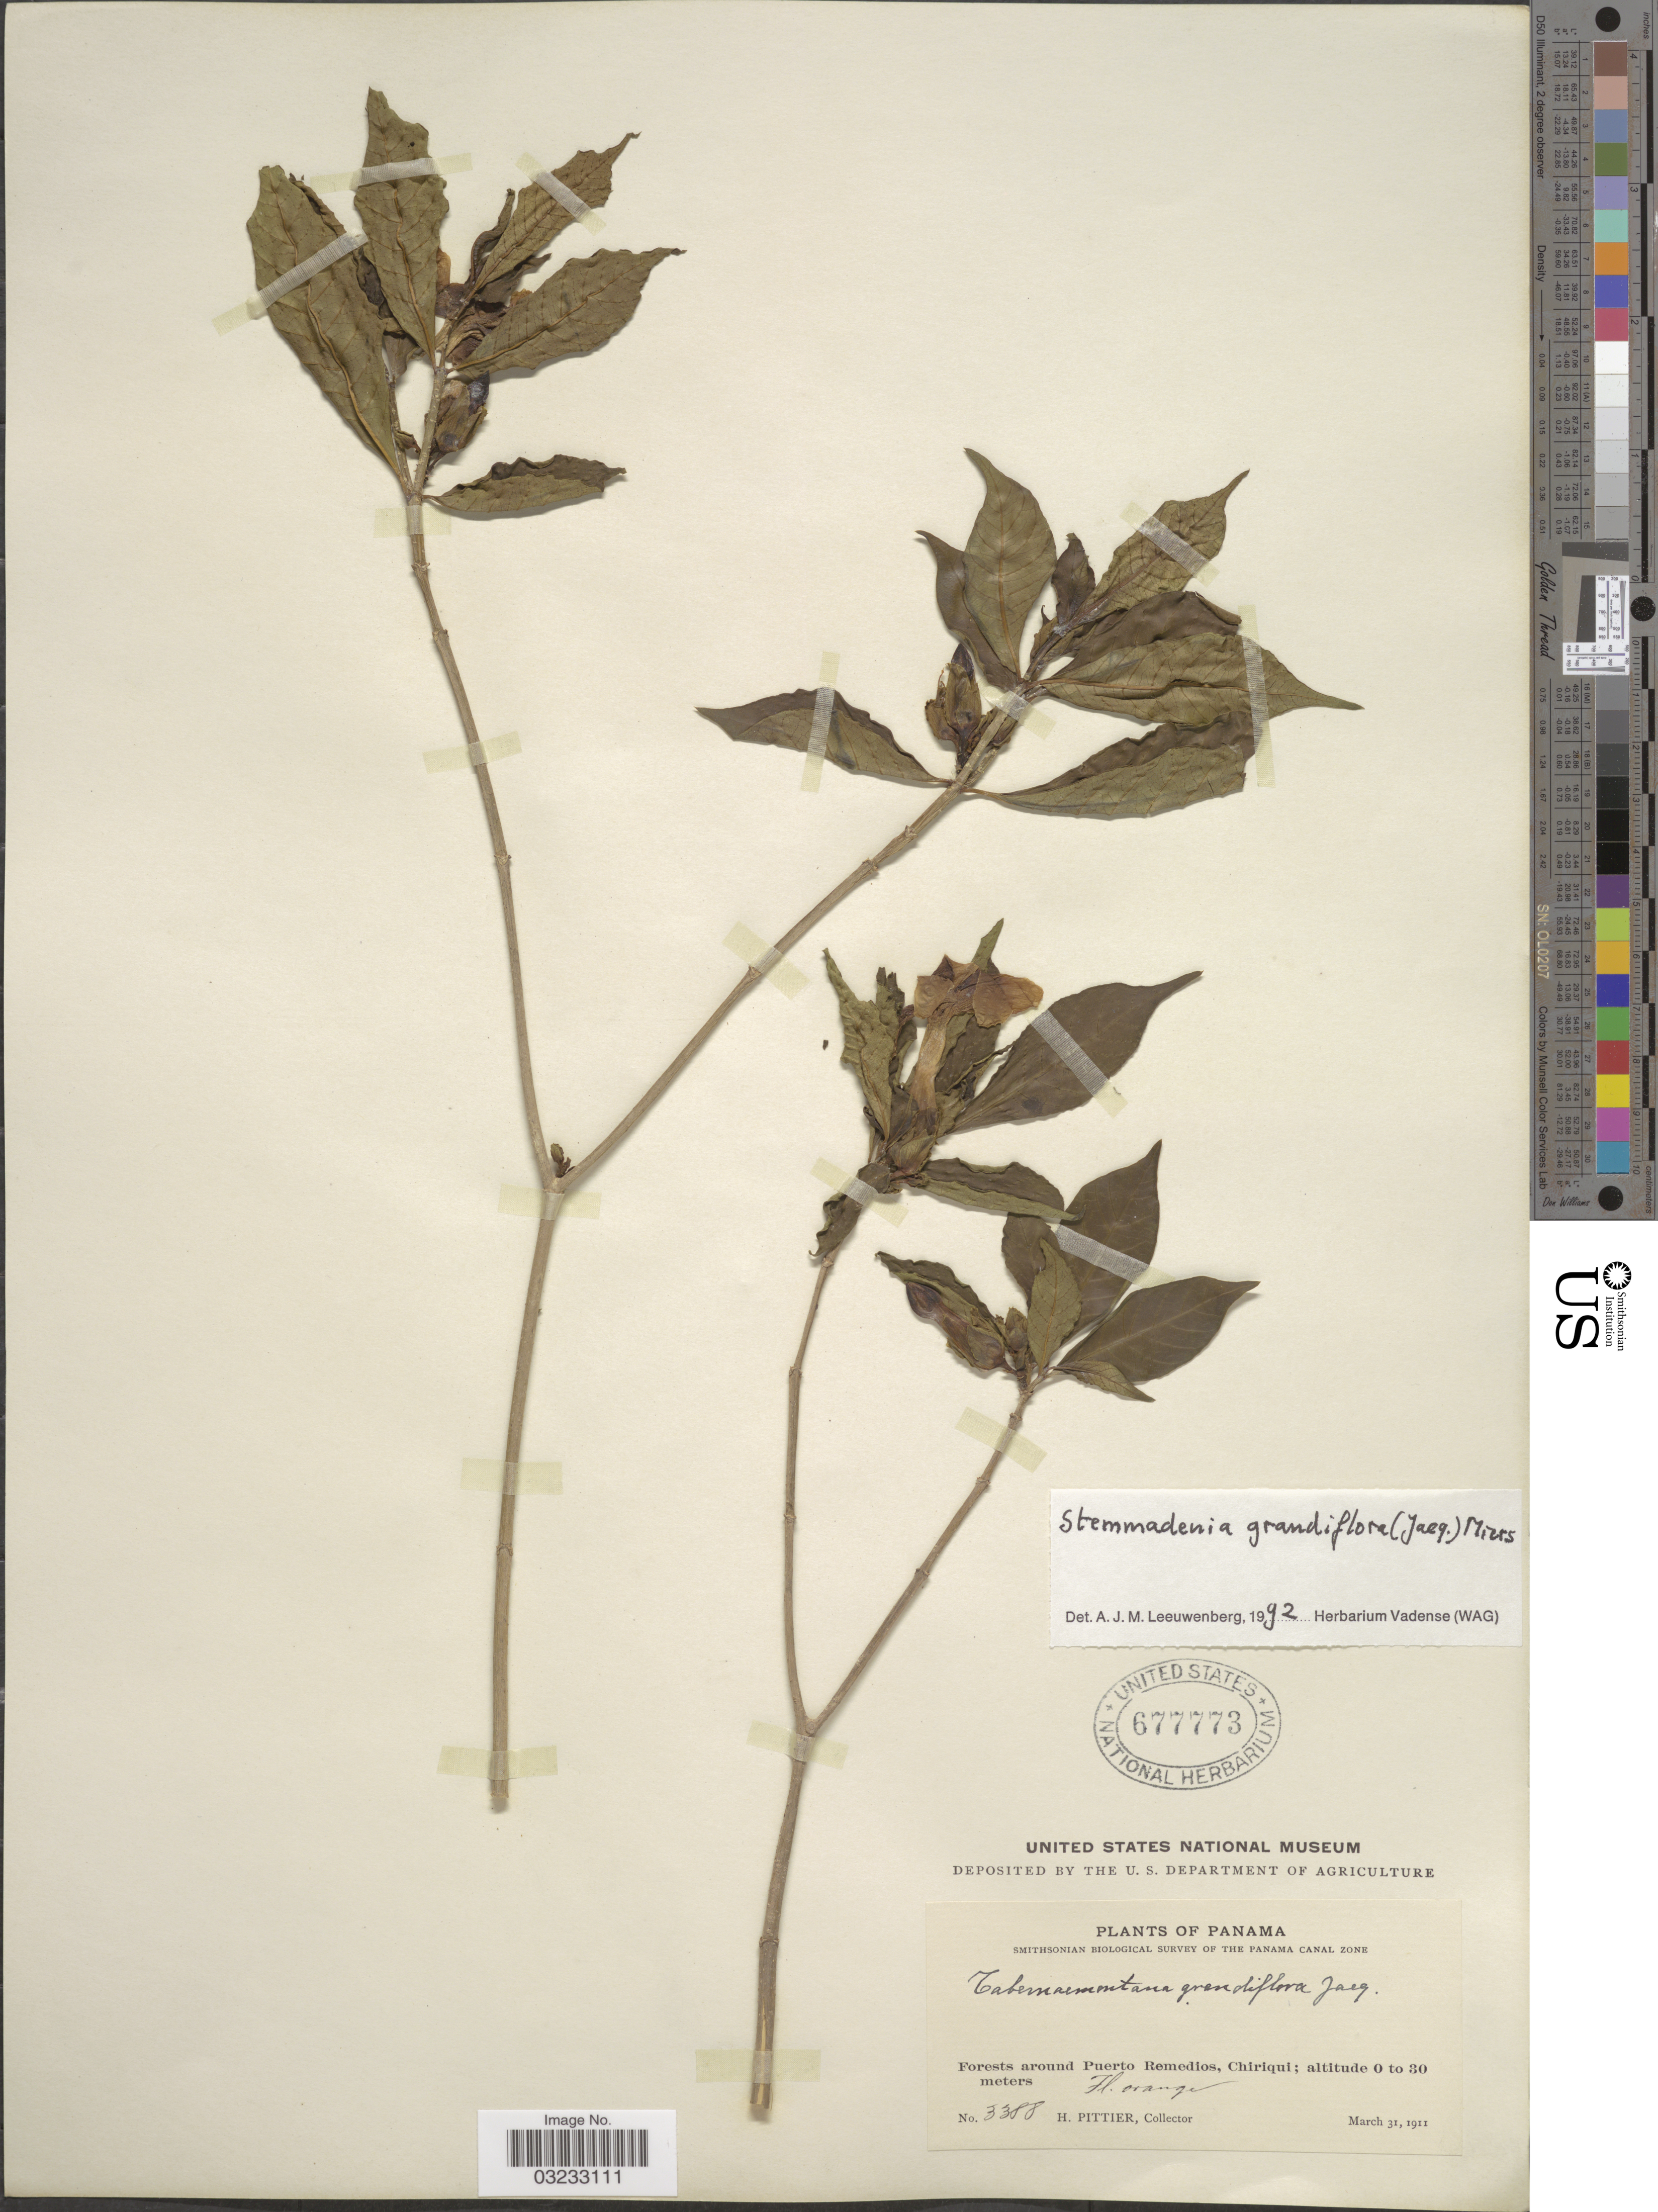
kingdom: Plantae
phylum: Tracheophyta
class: Magnoliopsida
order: Gentianales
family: Apocynaceae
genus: Stemmadenia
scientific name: Stemmadenia grandiflora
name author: (Jacq.) Miers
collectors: H. F. Pittier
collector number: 3388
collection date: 1911-03-31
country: Panama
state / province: Chiriqui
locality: Forests around Puerto Remedios.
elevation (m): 0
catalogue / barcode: US 677773